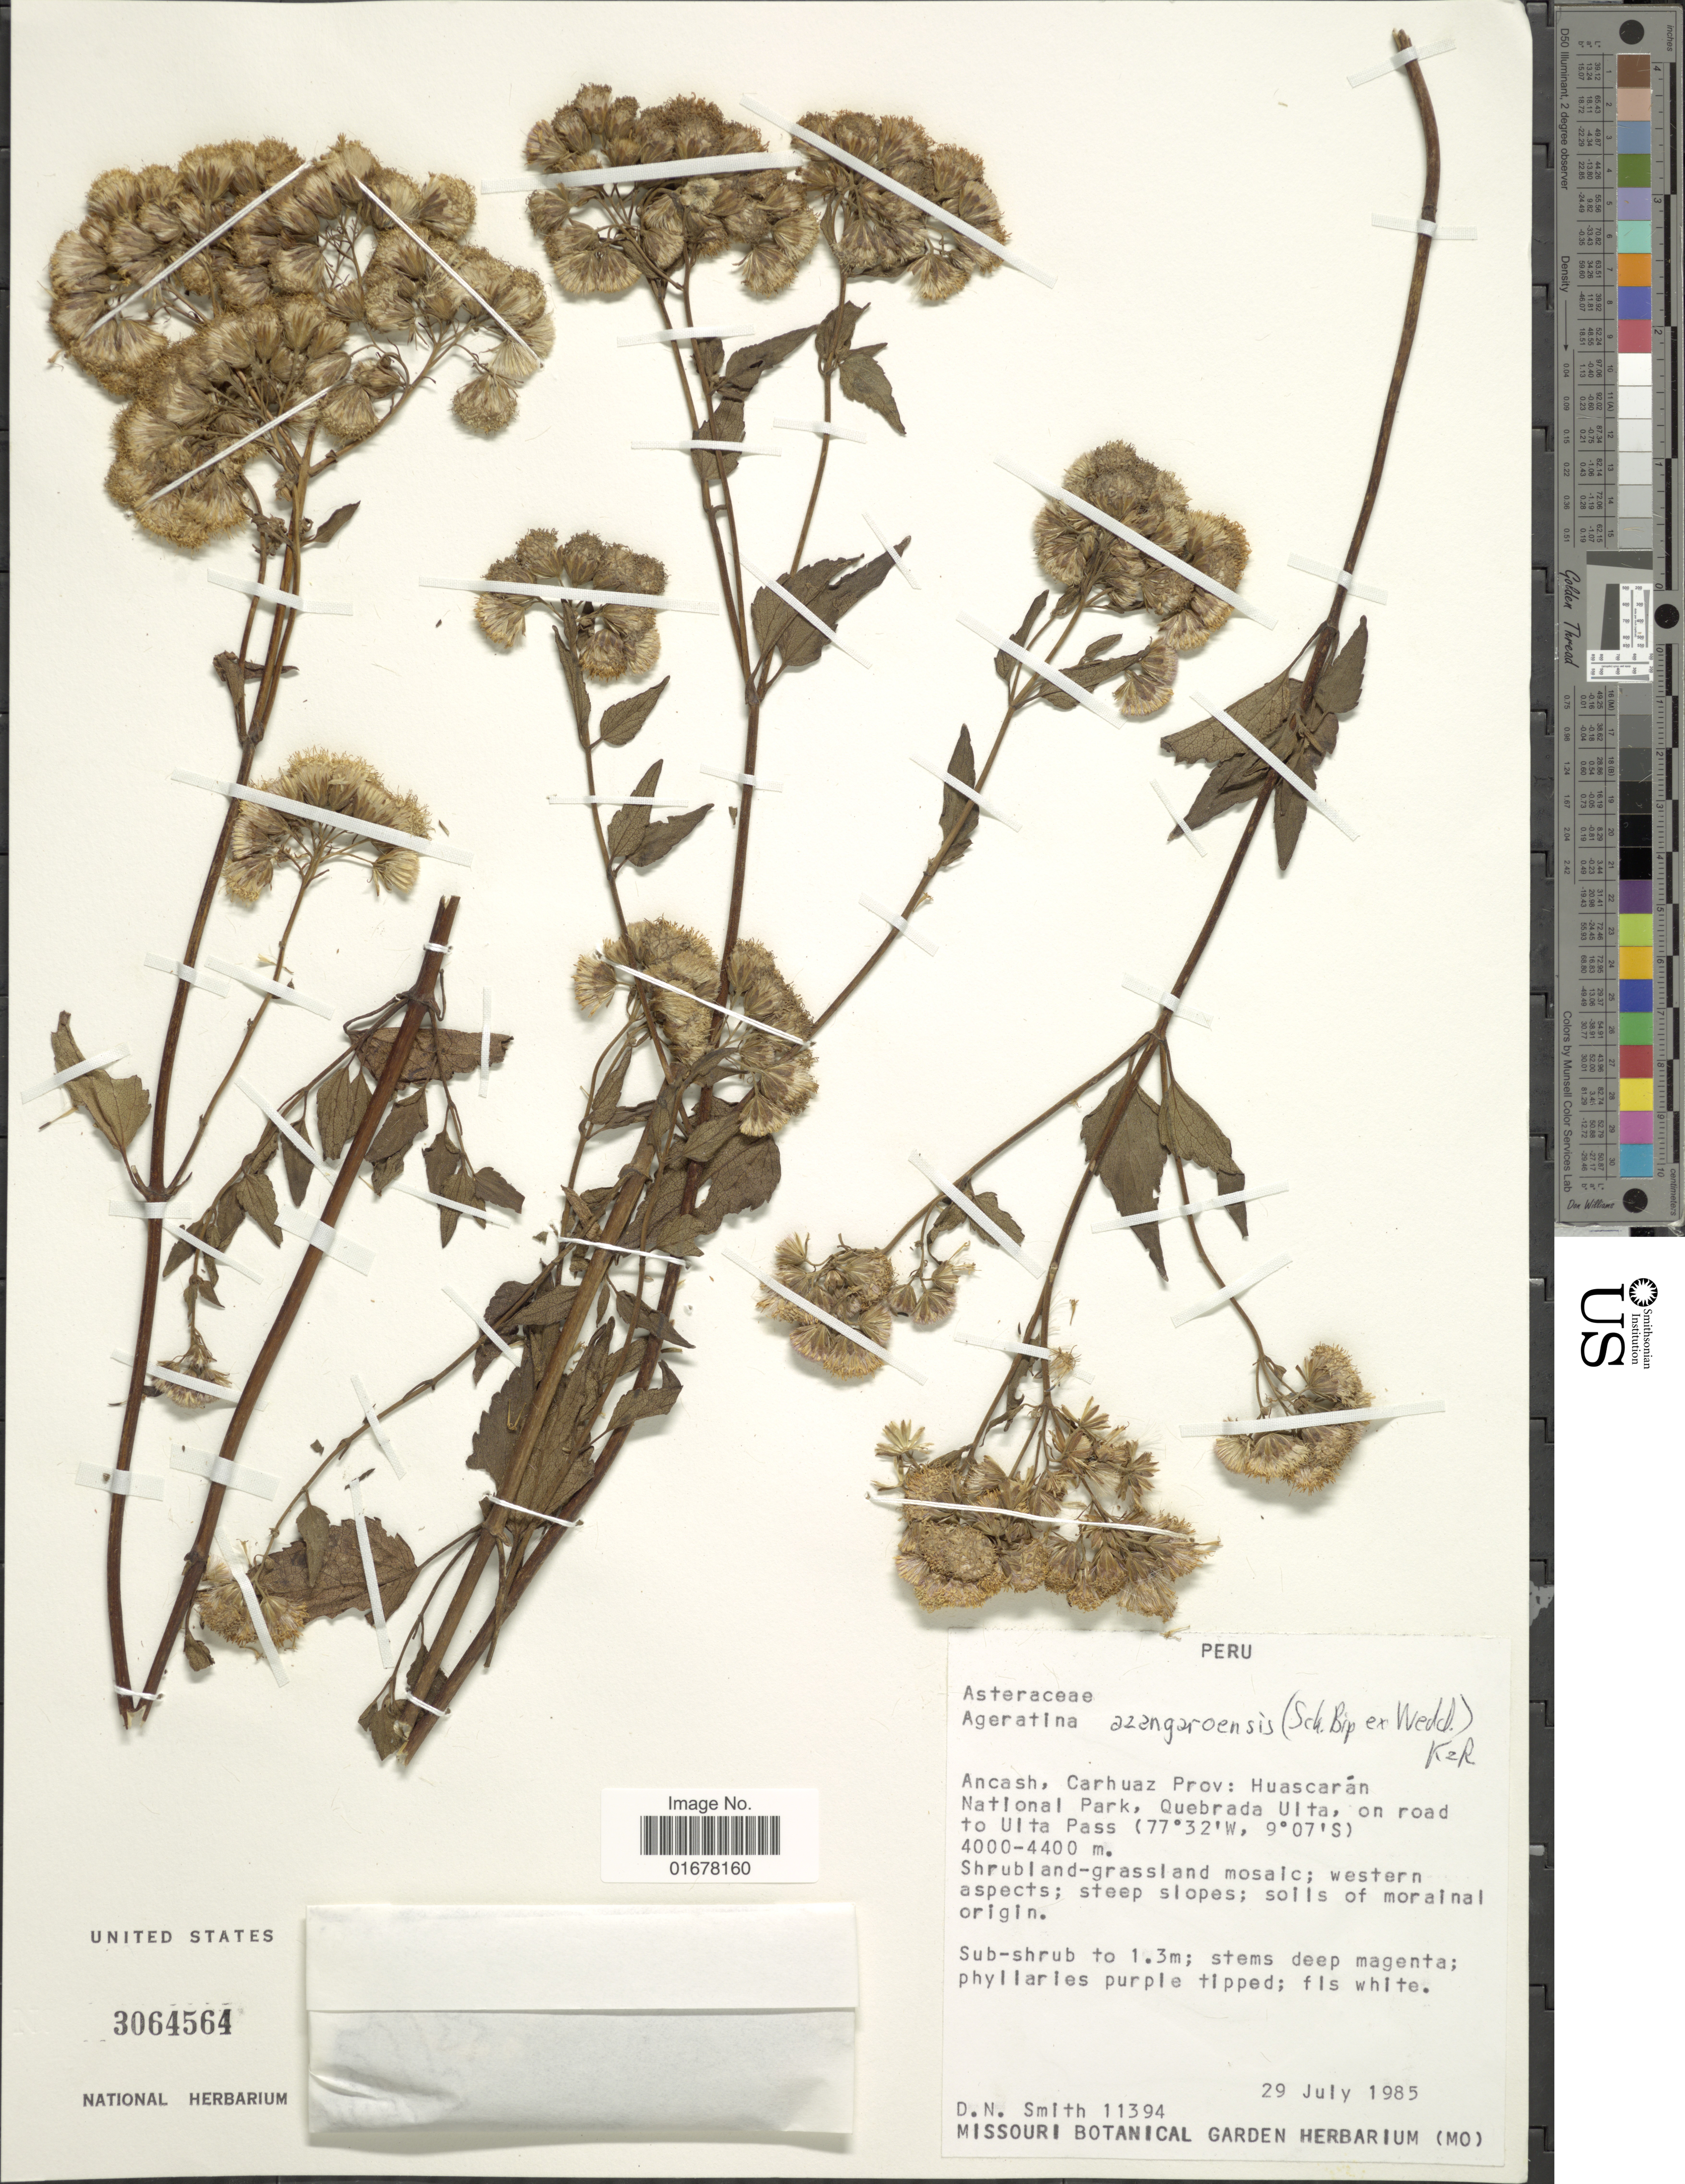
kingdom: Plantae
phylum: Tracheophyta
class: Magnoliopsida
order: Asterales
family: Asteraceae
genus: Ageratina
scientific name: Ageratina azangaroensis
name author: (Sch. Bip. ex Wedd.) R.M. King & H. Rob.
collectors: D. Smith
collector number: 11394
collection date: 1985-07-29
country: Peru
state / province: Ancash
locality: Ancash Carhuaz Prov: Huascaran National Park, Quebrada Ulta, on road to Ulta Pass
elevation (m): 4000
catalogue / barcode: US 3064564